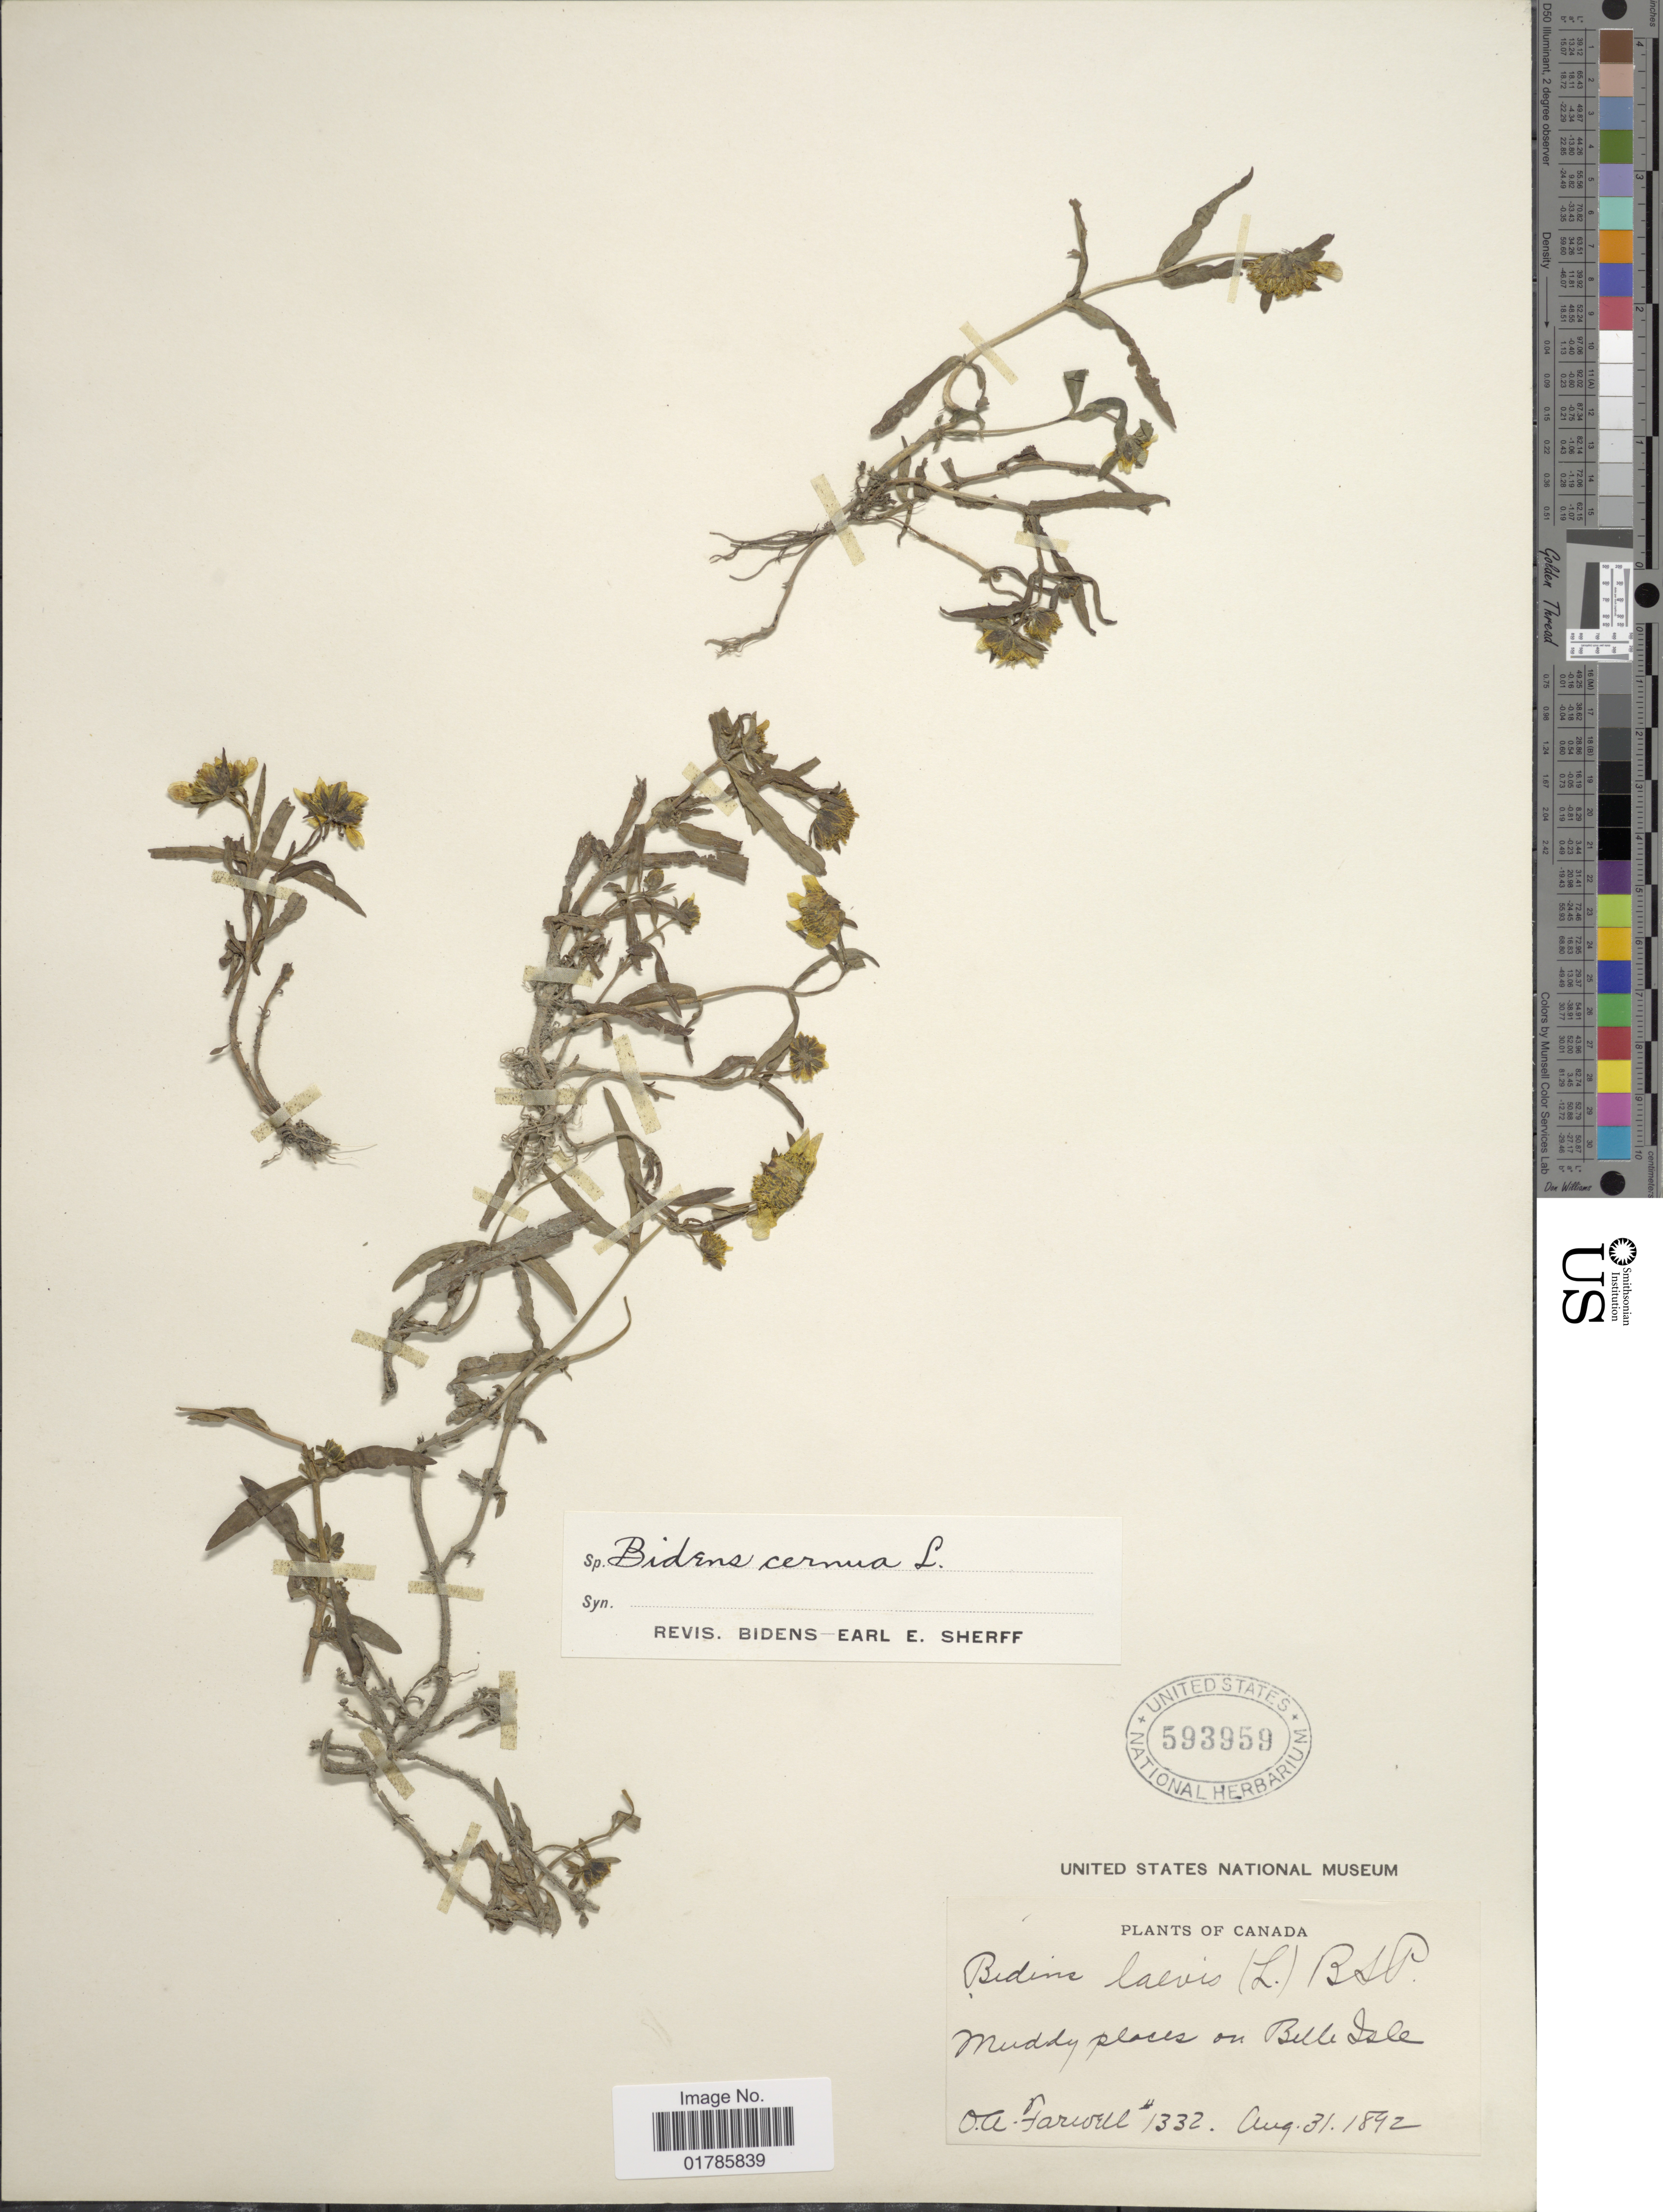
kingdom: Plantae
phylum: Tracheophyta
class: Magnoliopsida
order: Asterales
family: Asteraceae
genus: Bidens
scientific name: Bidens cernua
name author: L.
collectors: O. Farwell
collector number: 1332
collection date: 1892-08-31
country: Canada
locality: Muddy places on Belle Isle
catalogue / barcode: US 593959